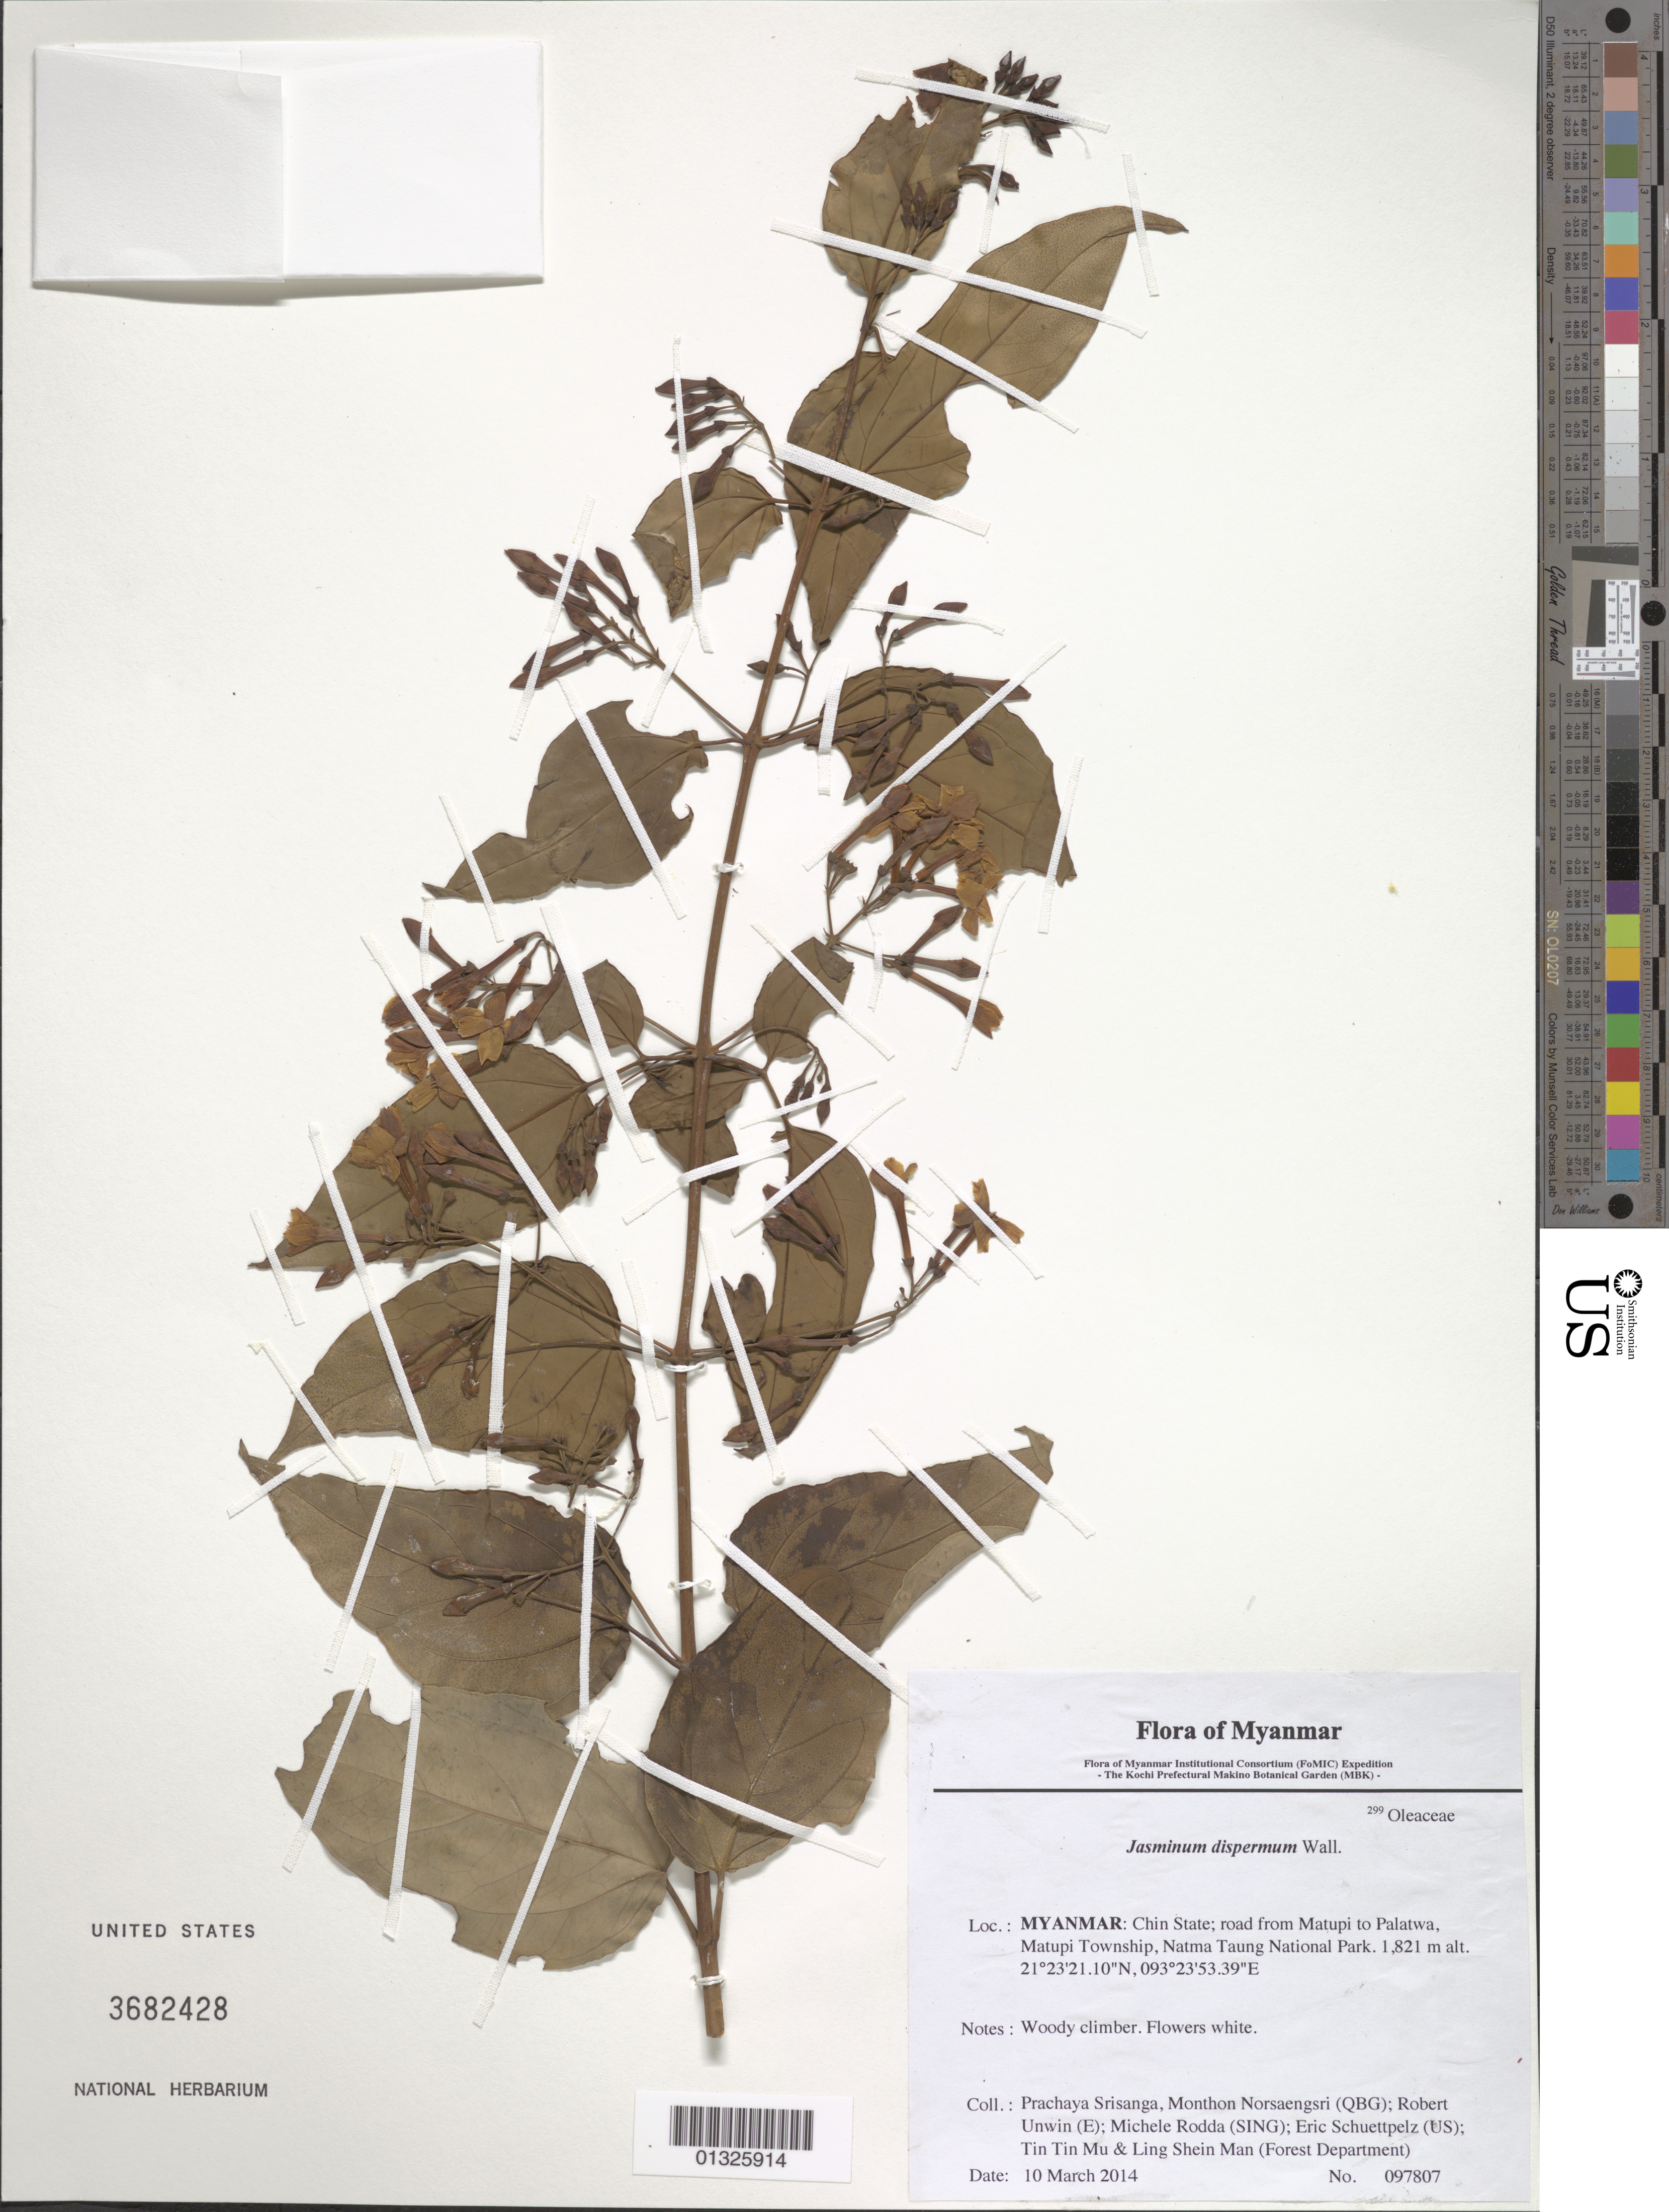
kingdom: Plantae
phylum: Tracheophyta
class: Magnoliopsida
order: Lamiales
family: Oleaceae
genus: Jasminum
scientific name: Jasminum dispermum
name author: Wall.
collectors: P. Srisanga, M. Norsaengsri, R. Unwin, M. Rodda, E. Schuettpelz, Tin Tin Mu & Ling Shein Man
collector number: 97807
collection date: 2014-03-10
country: Myanmar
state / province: Chin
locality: Road from Matupi to Palatwa, Matupi Township, Natma Taung National Park.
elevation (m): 1821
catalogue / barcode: US 3682428